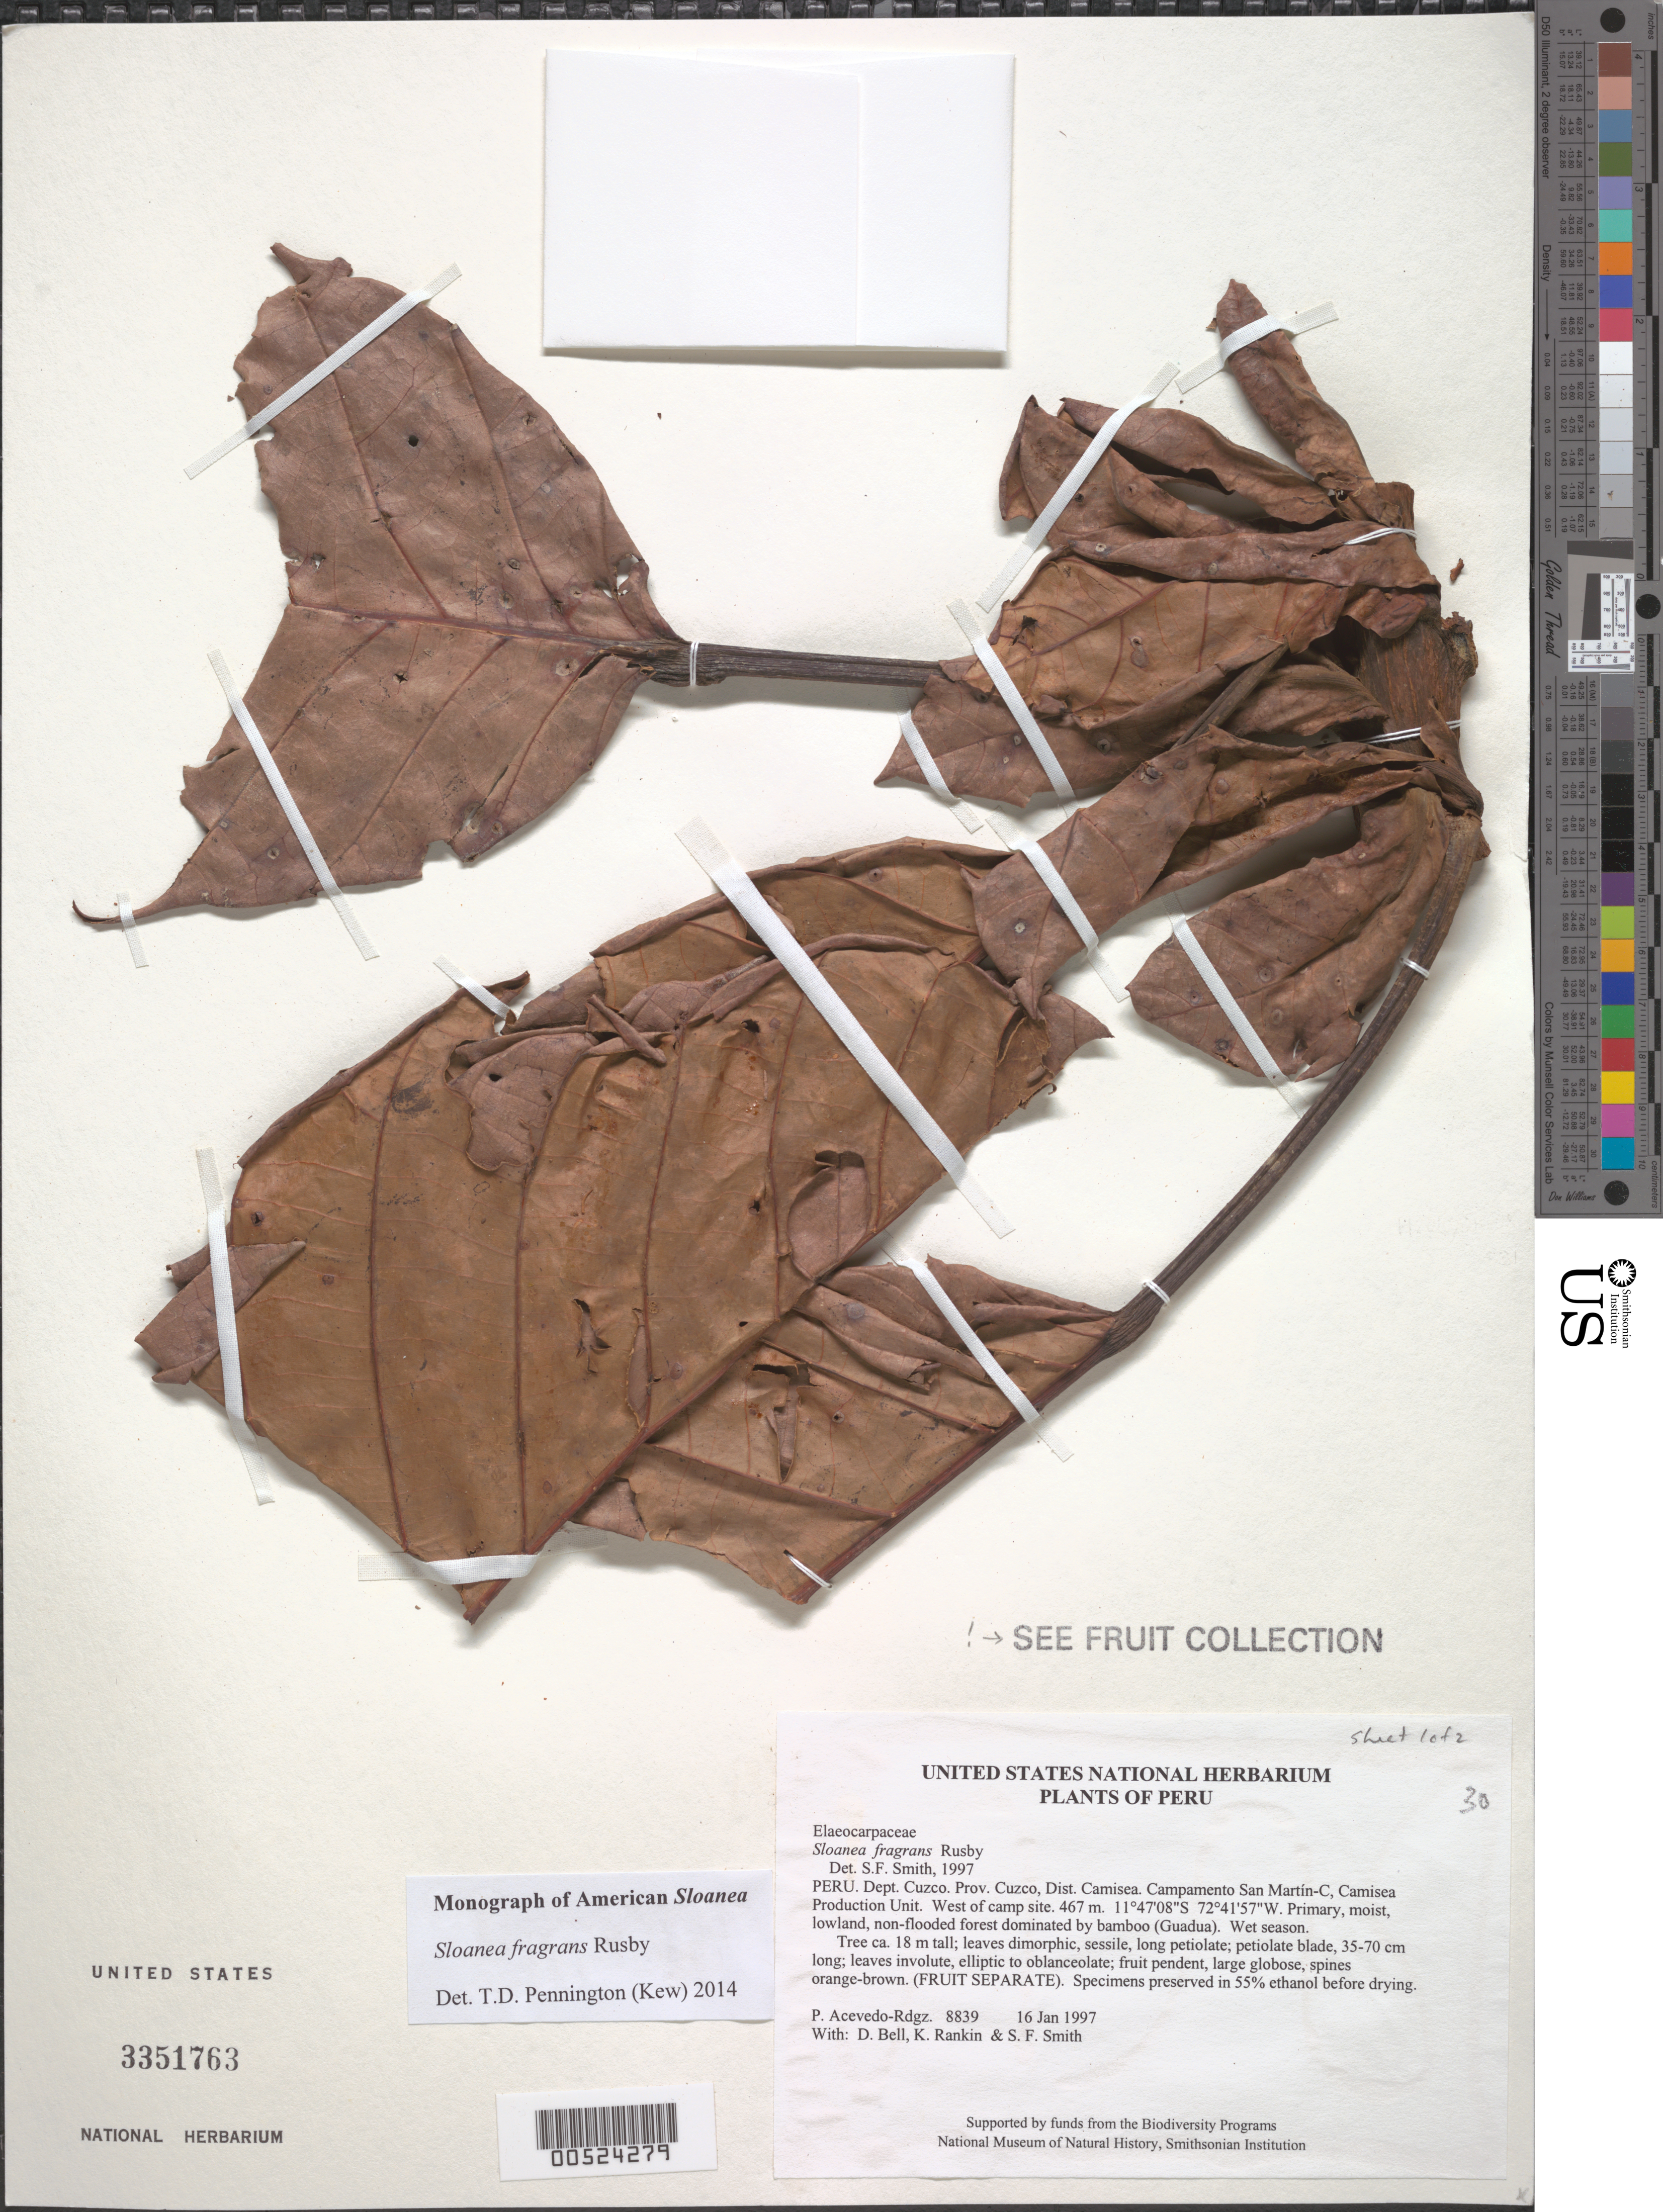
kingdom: Plantae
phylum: Tracheophyta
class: Magnoliopsida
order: Oxalidales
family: Elaeocarpaceae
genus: Sloanea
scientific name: Sloanea fragrans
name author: Rusby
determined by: Smith, Stephen F., (US), NMNH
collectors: P. Acevedo-Rodr., D. A. Bell, K. B. Rankin & S.F. Smith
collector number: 8839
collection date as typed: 16 Jan 1997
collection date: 1997-01-16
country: Peru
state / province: Cusco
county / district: Cusco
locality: Districto Camisea, Campamento San Martín-C, Camisea Production Unit. West of camp site.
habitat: Primary, moist, lowland, non-flooded forest dominated by bamboo (Guadua). Wet season.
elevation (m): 467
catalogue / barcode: US 3351763